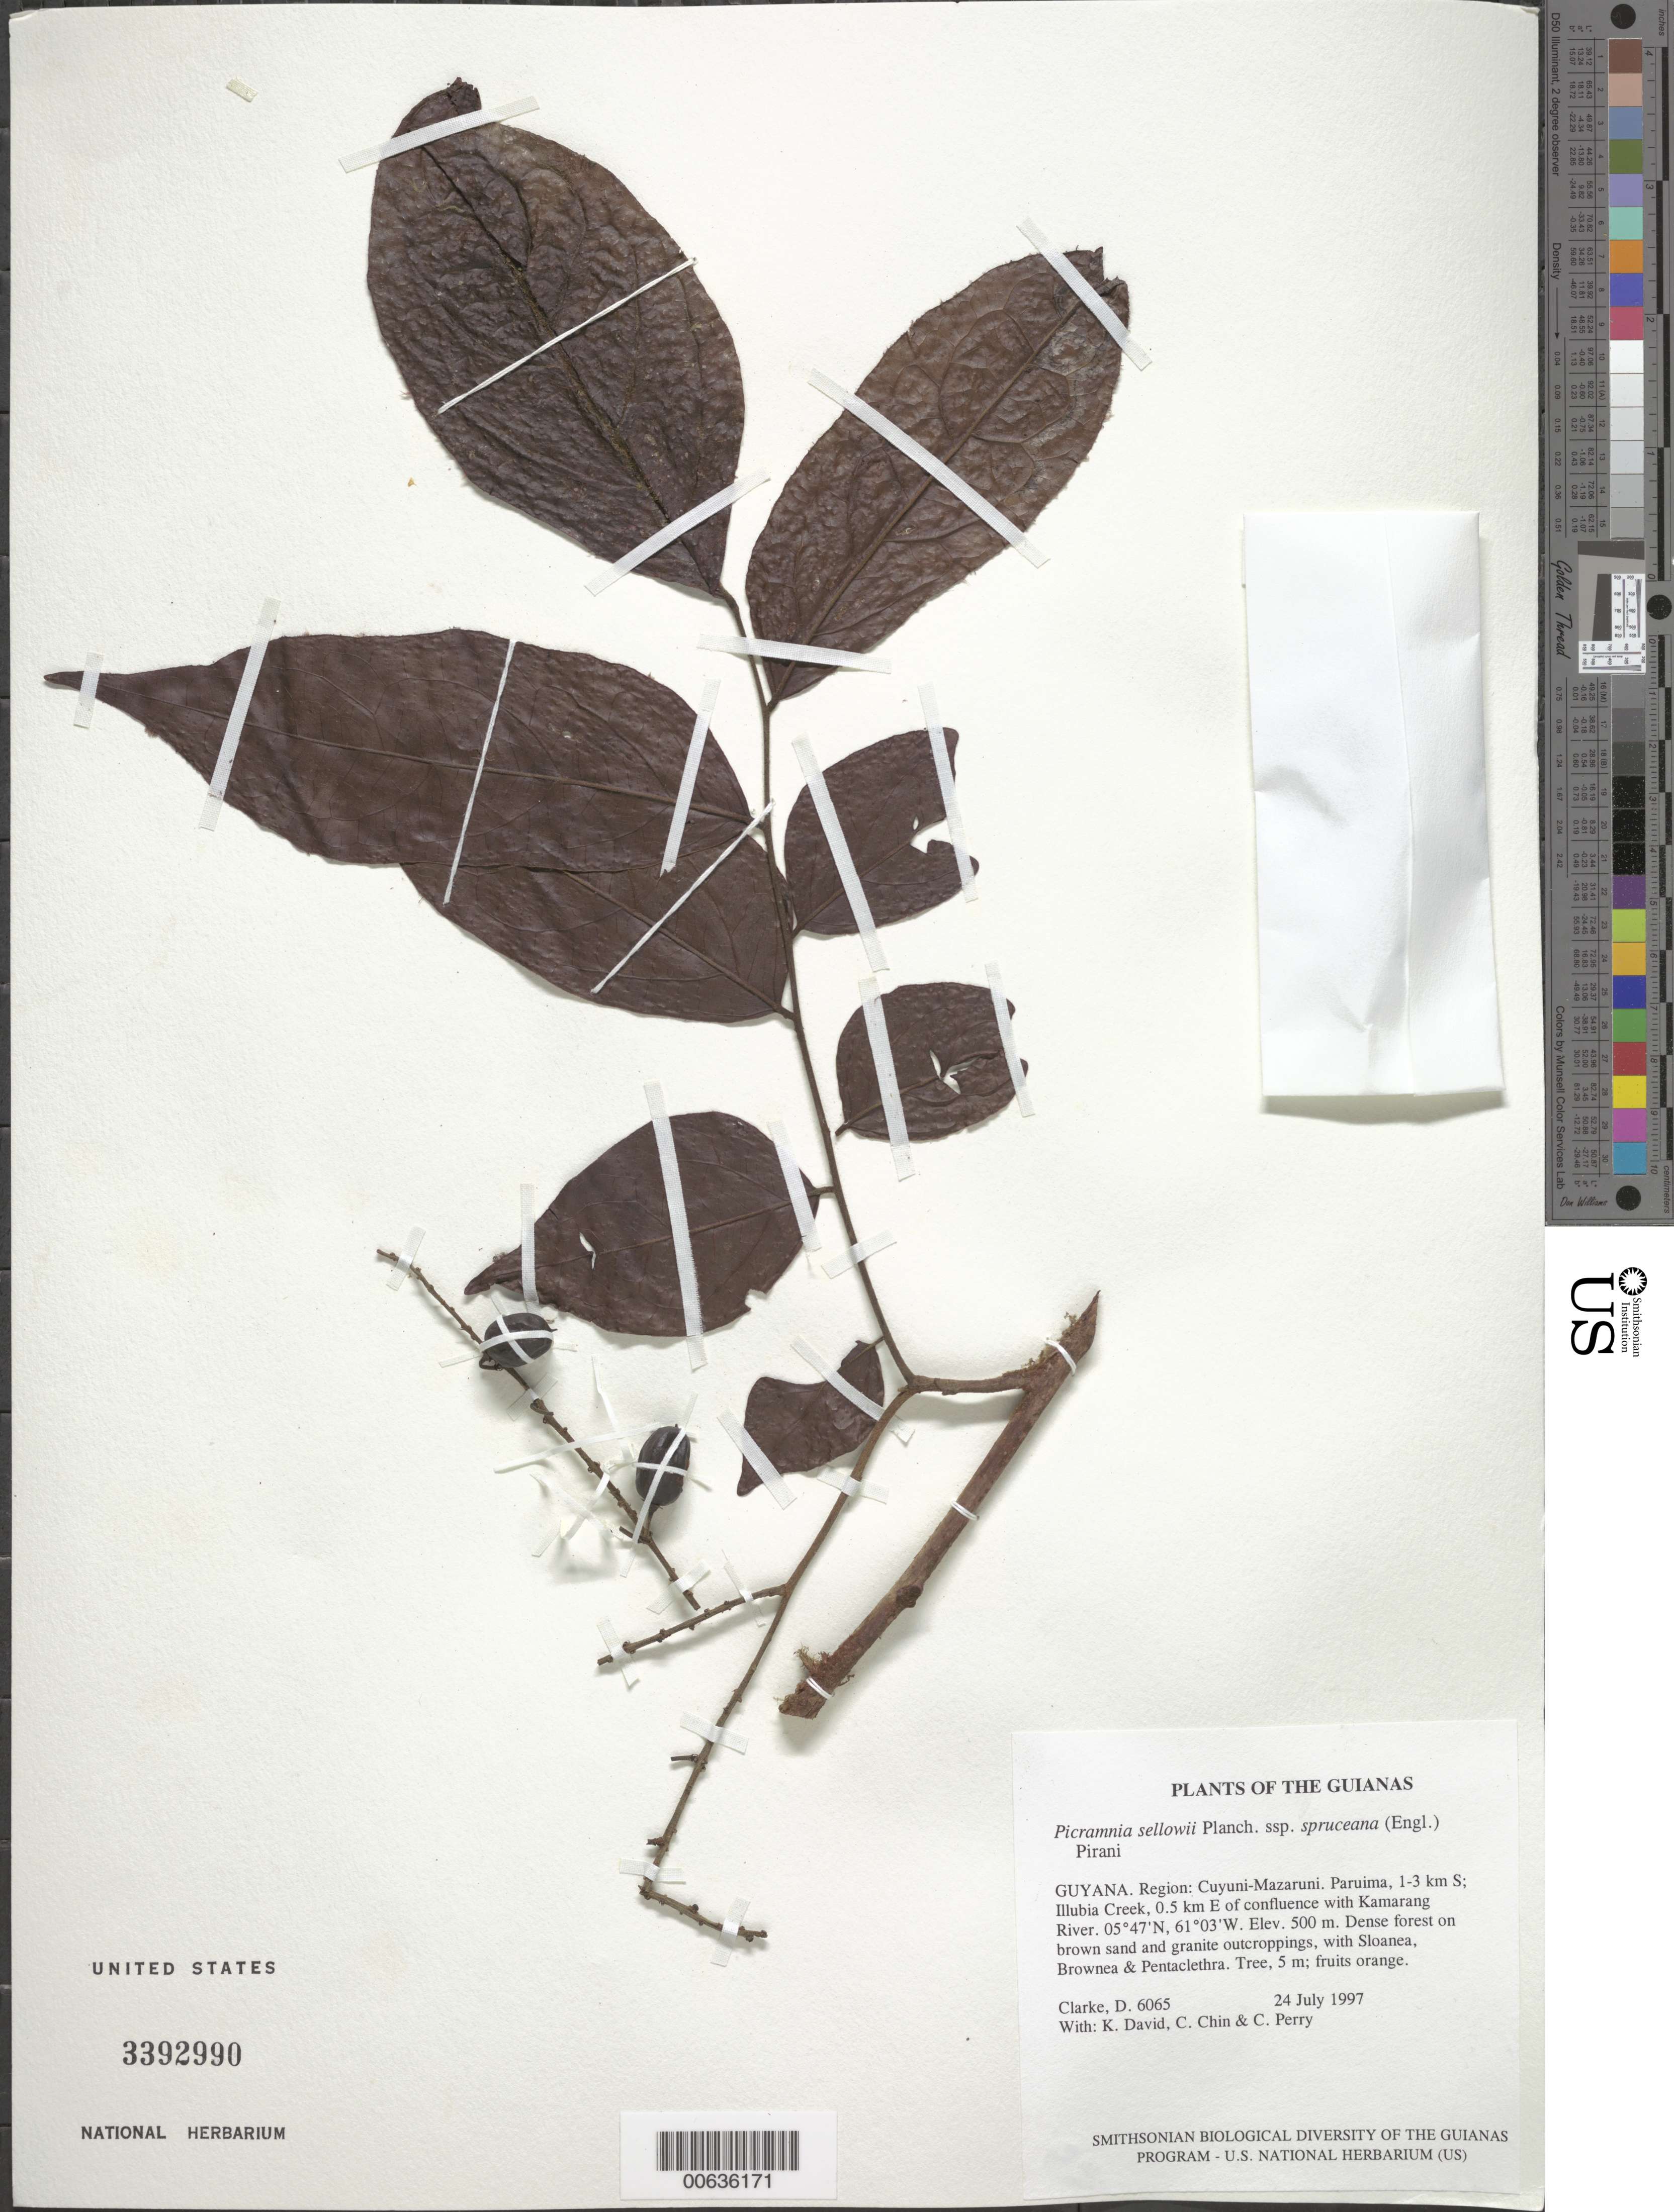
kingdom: Plantae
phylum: Tracheophyta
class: Magnoliopsida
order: Picramniales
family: Picramniaceae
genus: Picramnia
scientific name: Picramnia sellowii subsp. spruceana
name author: (Engl.) Pirani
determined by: Thomas, W. W., (NY), New York Botanical Garden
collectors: H. D. Clarke, K. David, C. Chin & C. Perry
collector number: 6065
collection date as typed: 24 July 1997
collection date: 1997-07-24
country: Guyana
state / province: Cuyuni-Mazaruni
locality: Paruima, 1-3 km S; Illubia Creek, 0.5 km E of confluence with Kamarang River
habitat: Dense forest on brown sand and granite outcroppings, with Sloanea, Brownea & Pentaclethra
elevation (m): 500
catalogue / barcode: US 3392990